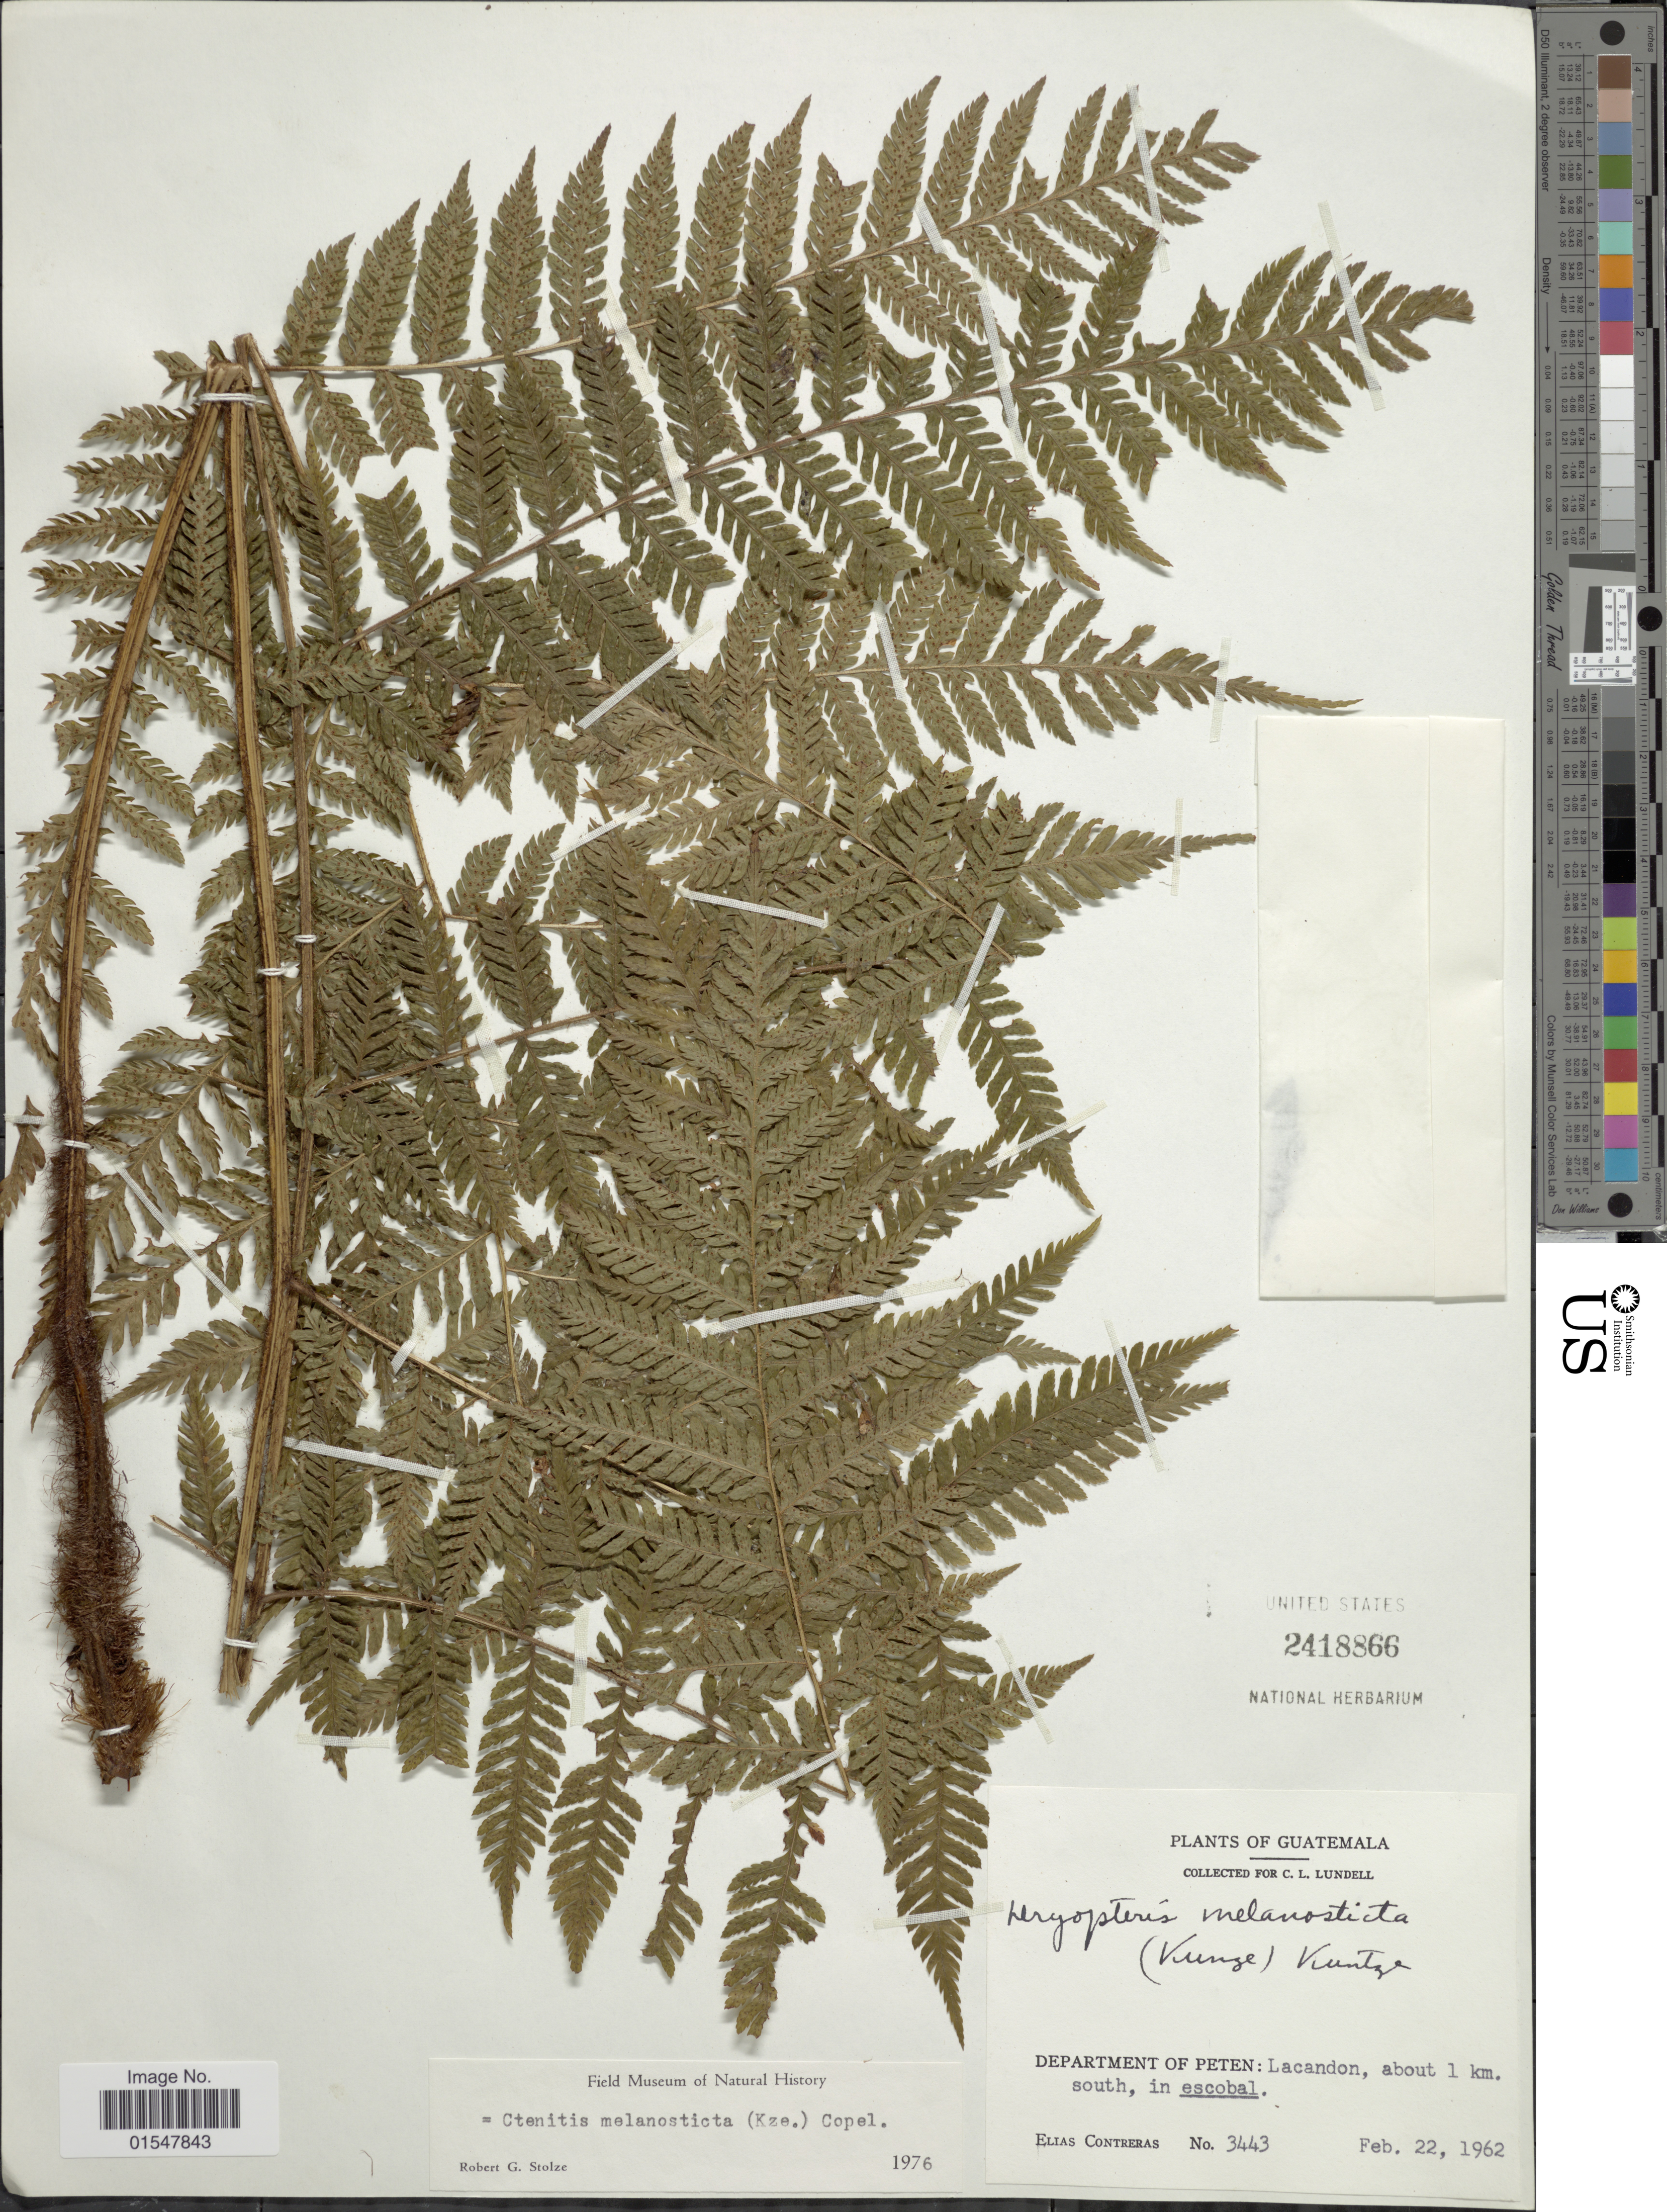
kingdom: Plantae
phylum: Tracheophyta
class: Polypodiopsida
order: Polypodiales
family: Dryopteridaceae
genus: Ctenitis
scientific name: Ctenitis melanosticta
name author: (Kunze) Copel.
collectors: E. Contreras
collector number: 3443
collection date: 1962-02-22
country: Guatemala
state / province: El Petén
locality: Guatemala, Department of Peten: Lacandon, about 1 km. south, in escobal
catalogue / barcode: US 2418866